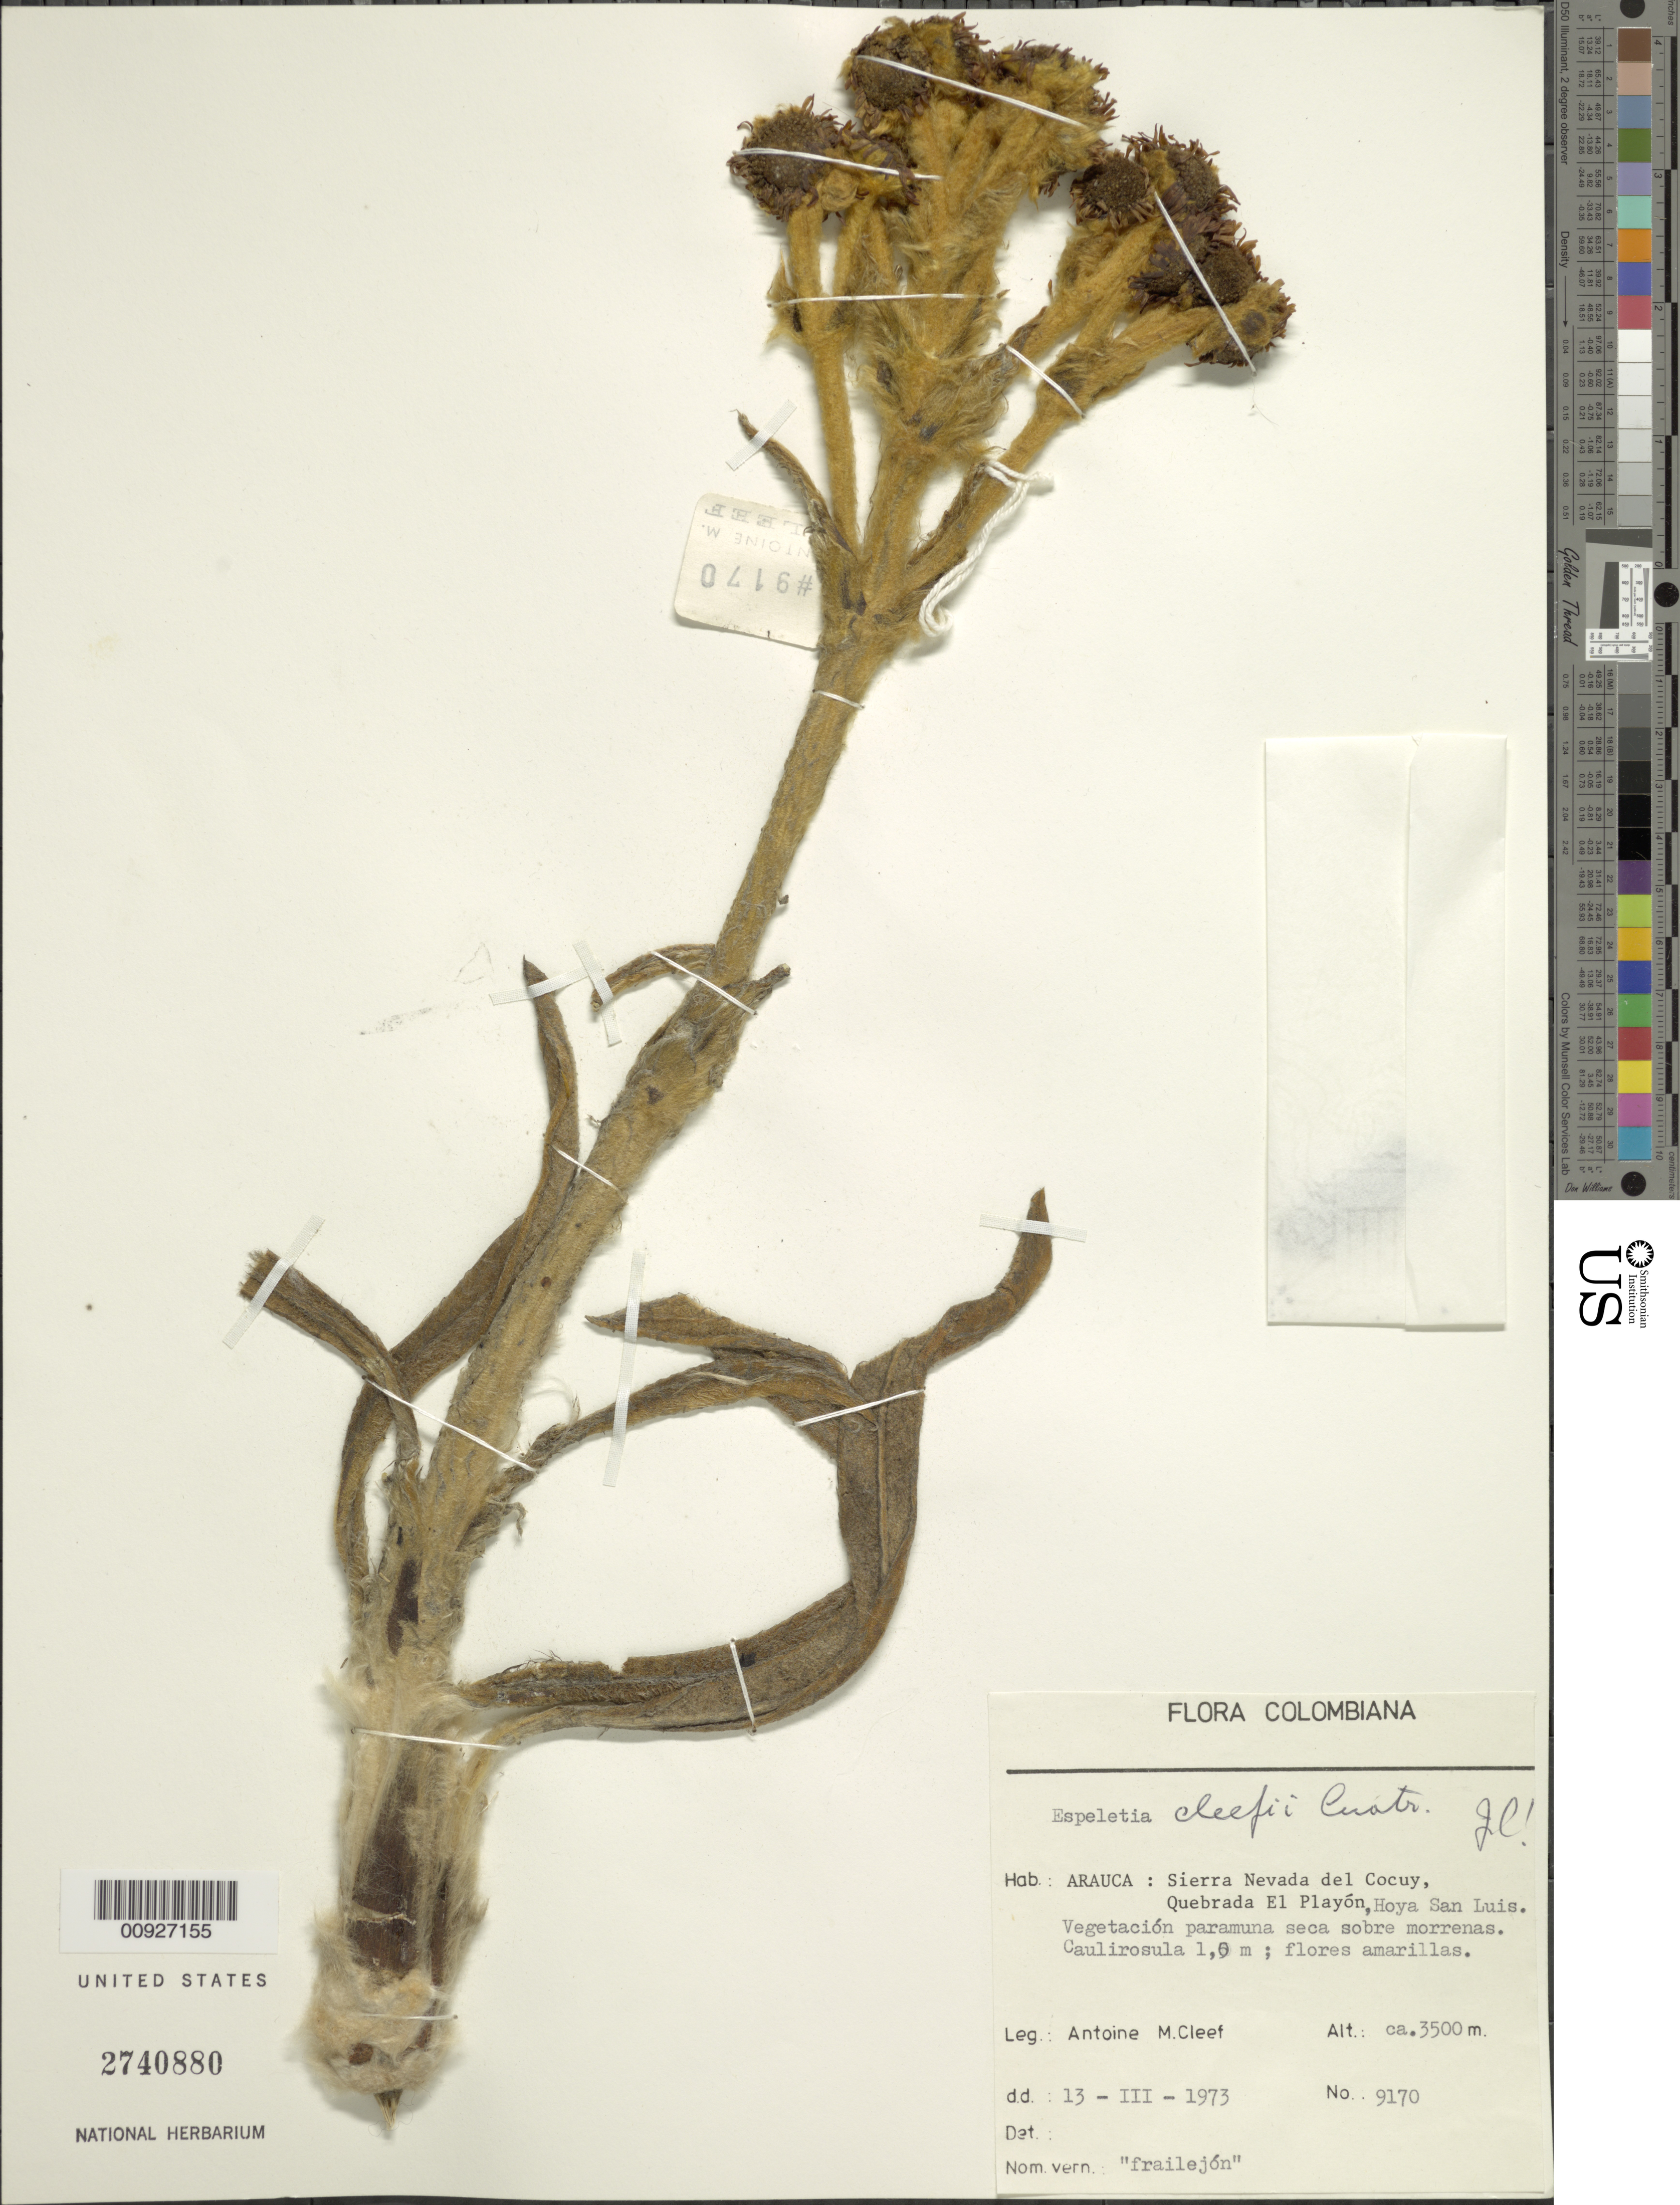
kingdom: Plantae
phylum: Tracheophyta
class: Magnoliopsida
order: Asterales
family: Asteraceae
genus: Espeletia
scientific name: Espeletia cleefii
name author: Cuatrec.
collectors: A. M. Cleef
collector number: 9170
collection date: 1973-03-13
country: Colombia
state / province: Arauca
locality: Sierra nevada del Cocuy, Quebrada El Playón, Hoya San Luis.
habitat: Vegetación paramuna seca sobre morrenas.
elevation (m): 3500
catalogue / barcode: US 2740880